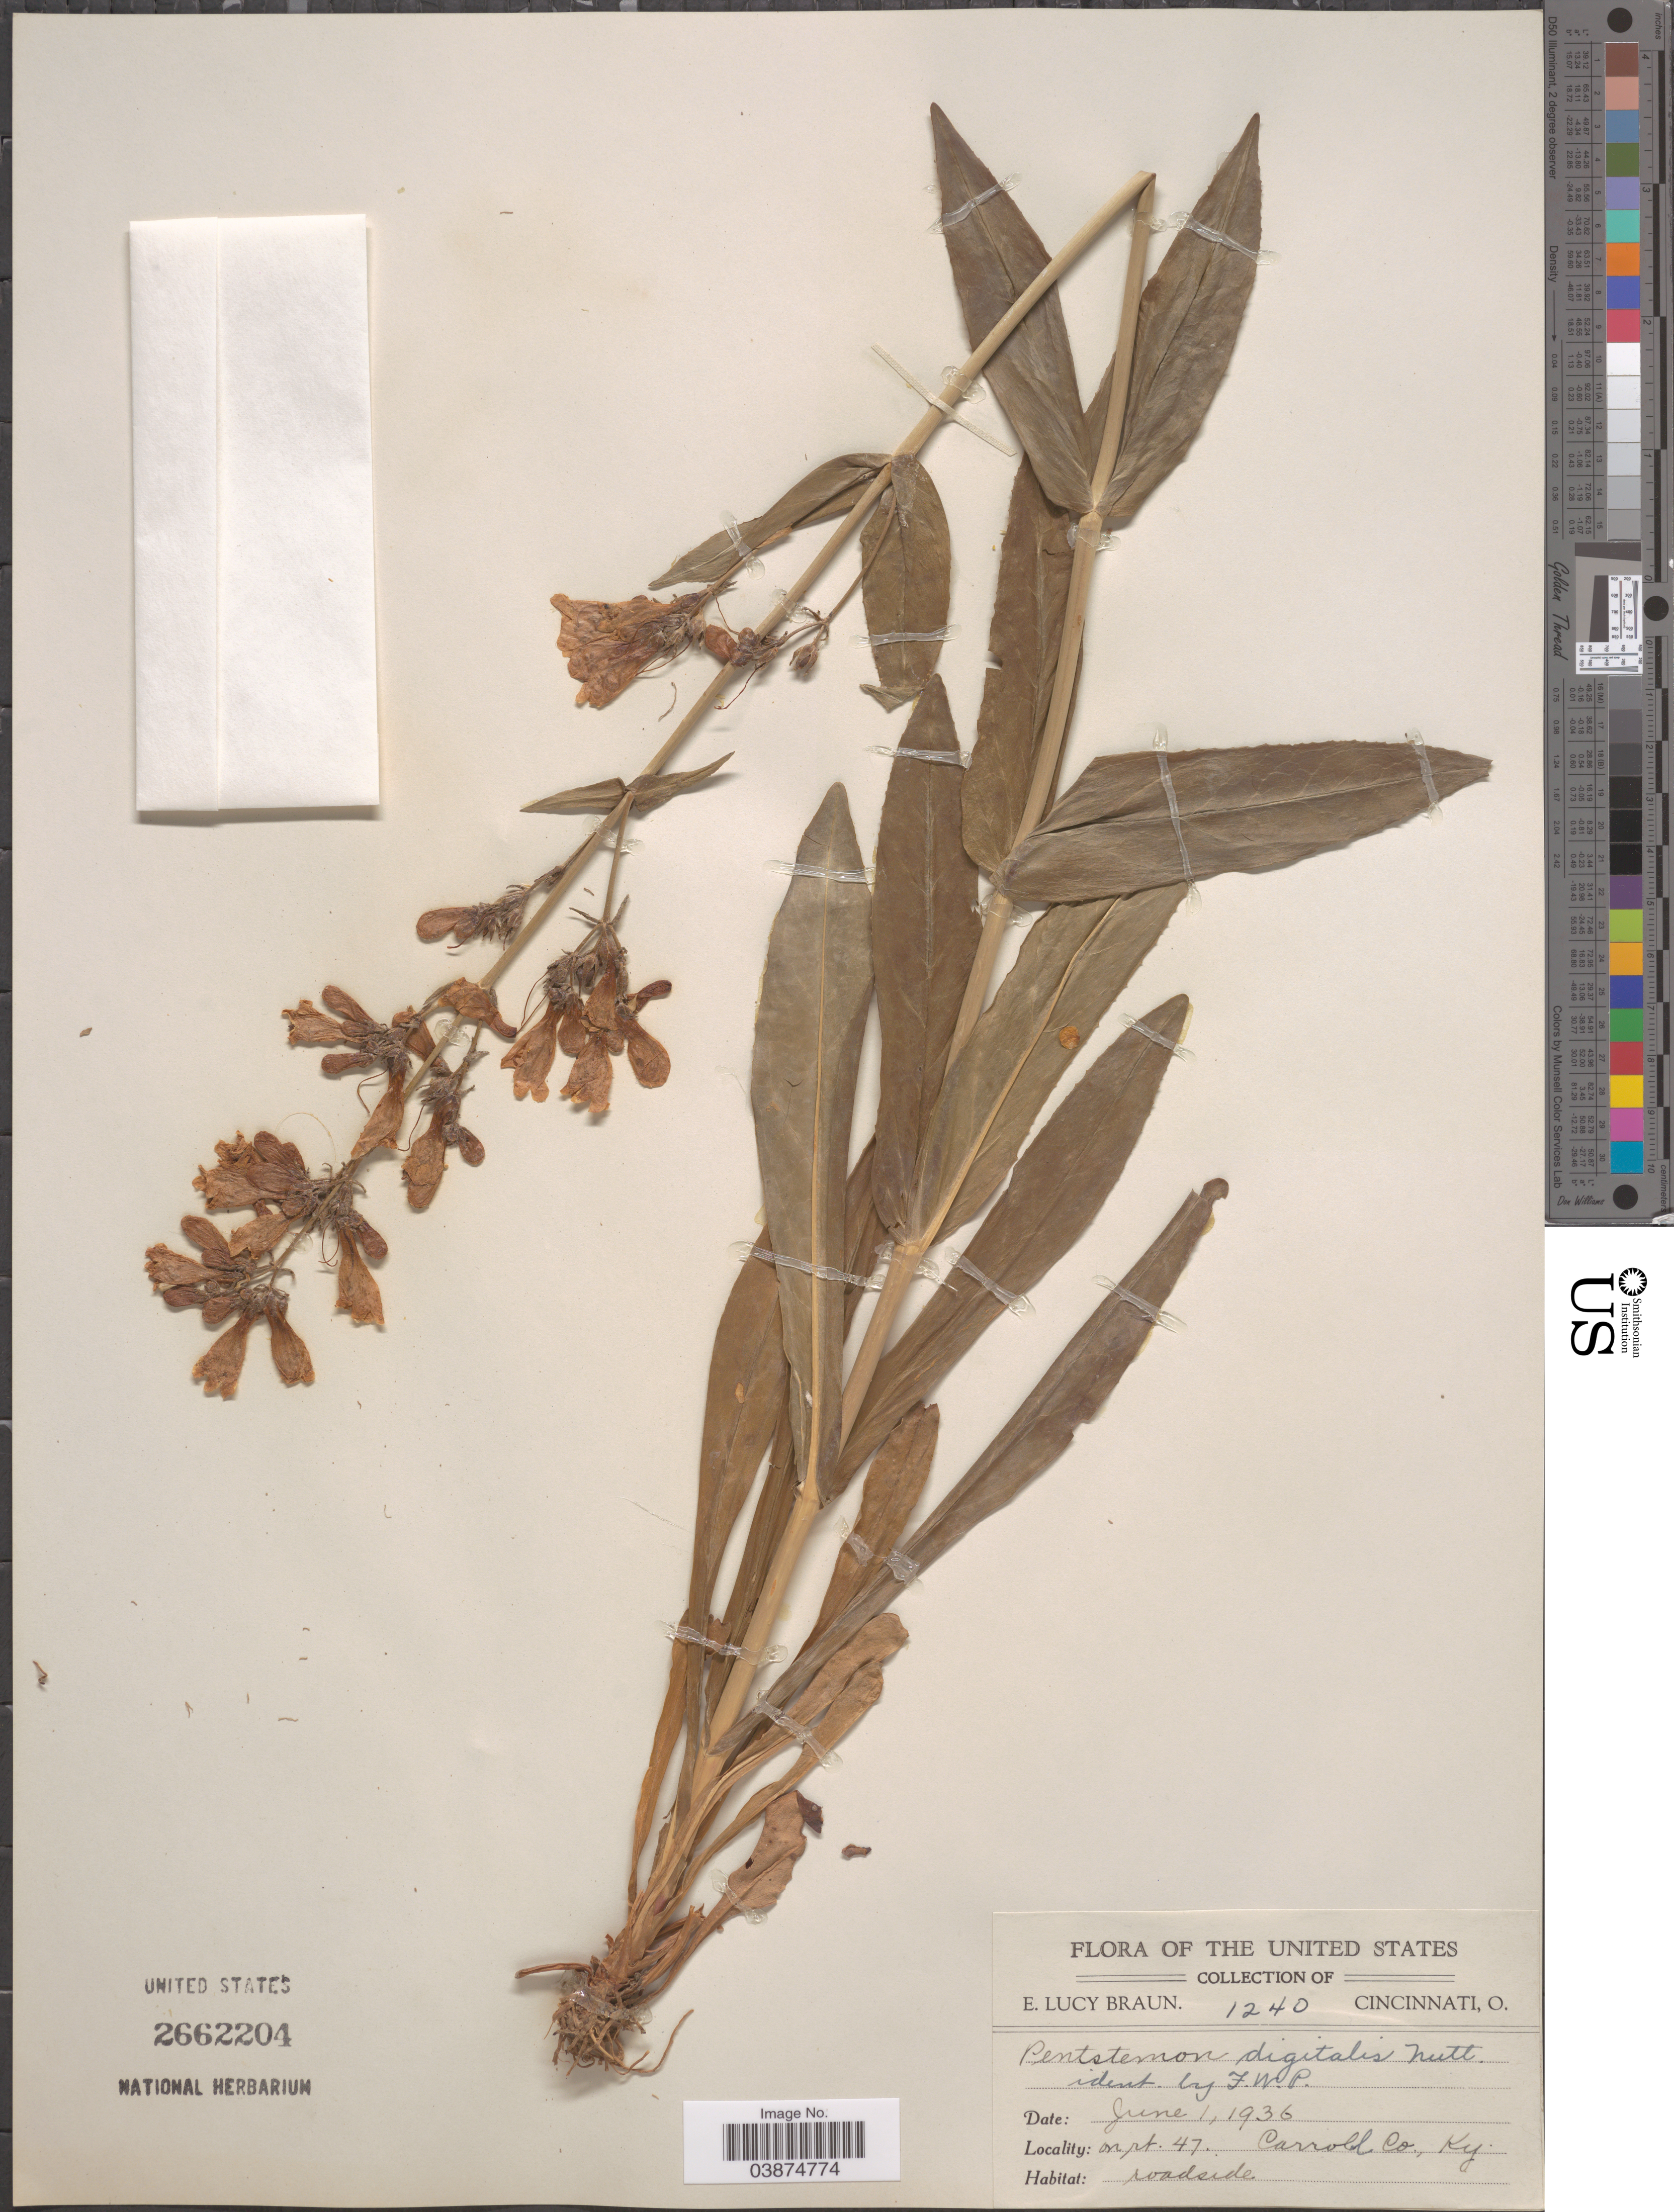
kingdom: Plantae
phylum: Tracheophyta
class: Magnoliopsida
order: Lamiales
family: Plantaginaceae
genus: Penstemon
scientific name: Penstemon digitalis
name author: Nutt. ex Sims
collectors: E. L. Braun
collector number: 1240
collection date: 1936-06-01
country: United States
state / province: Kentucky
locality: On rt. 47. Carroll Co.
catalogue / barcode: US 2662204